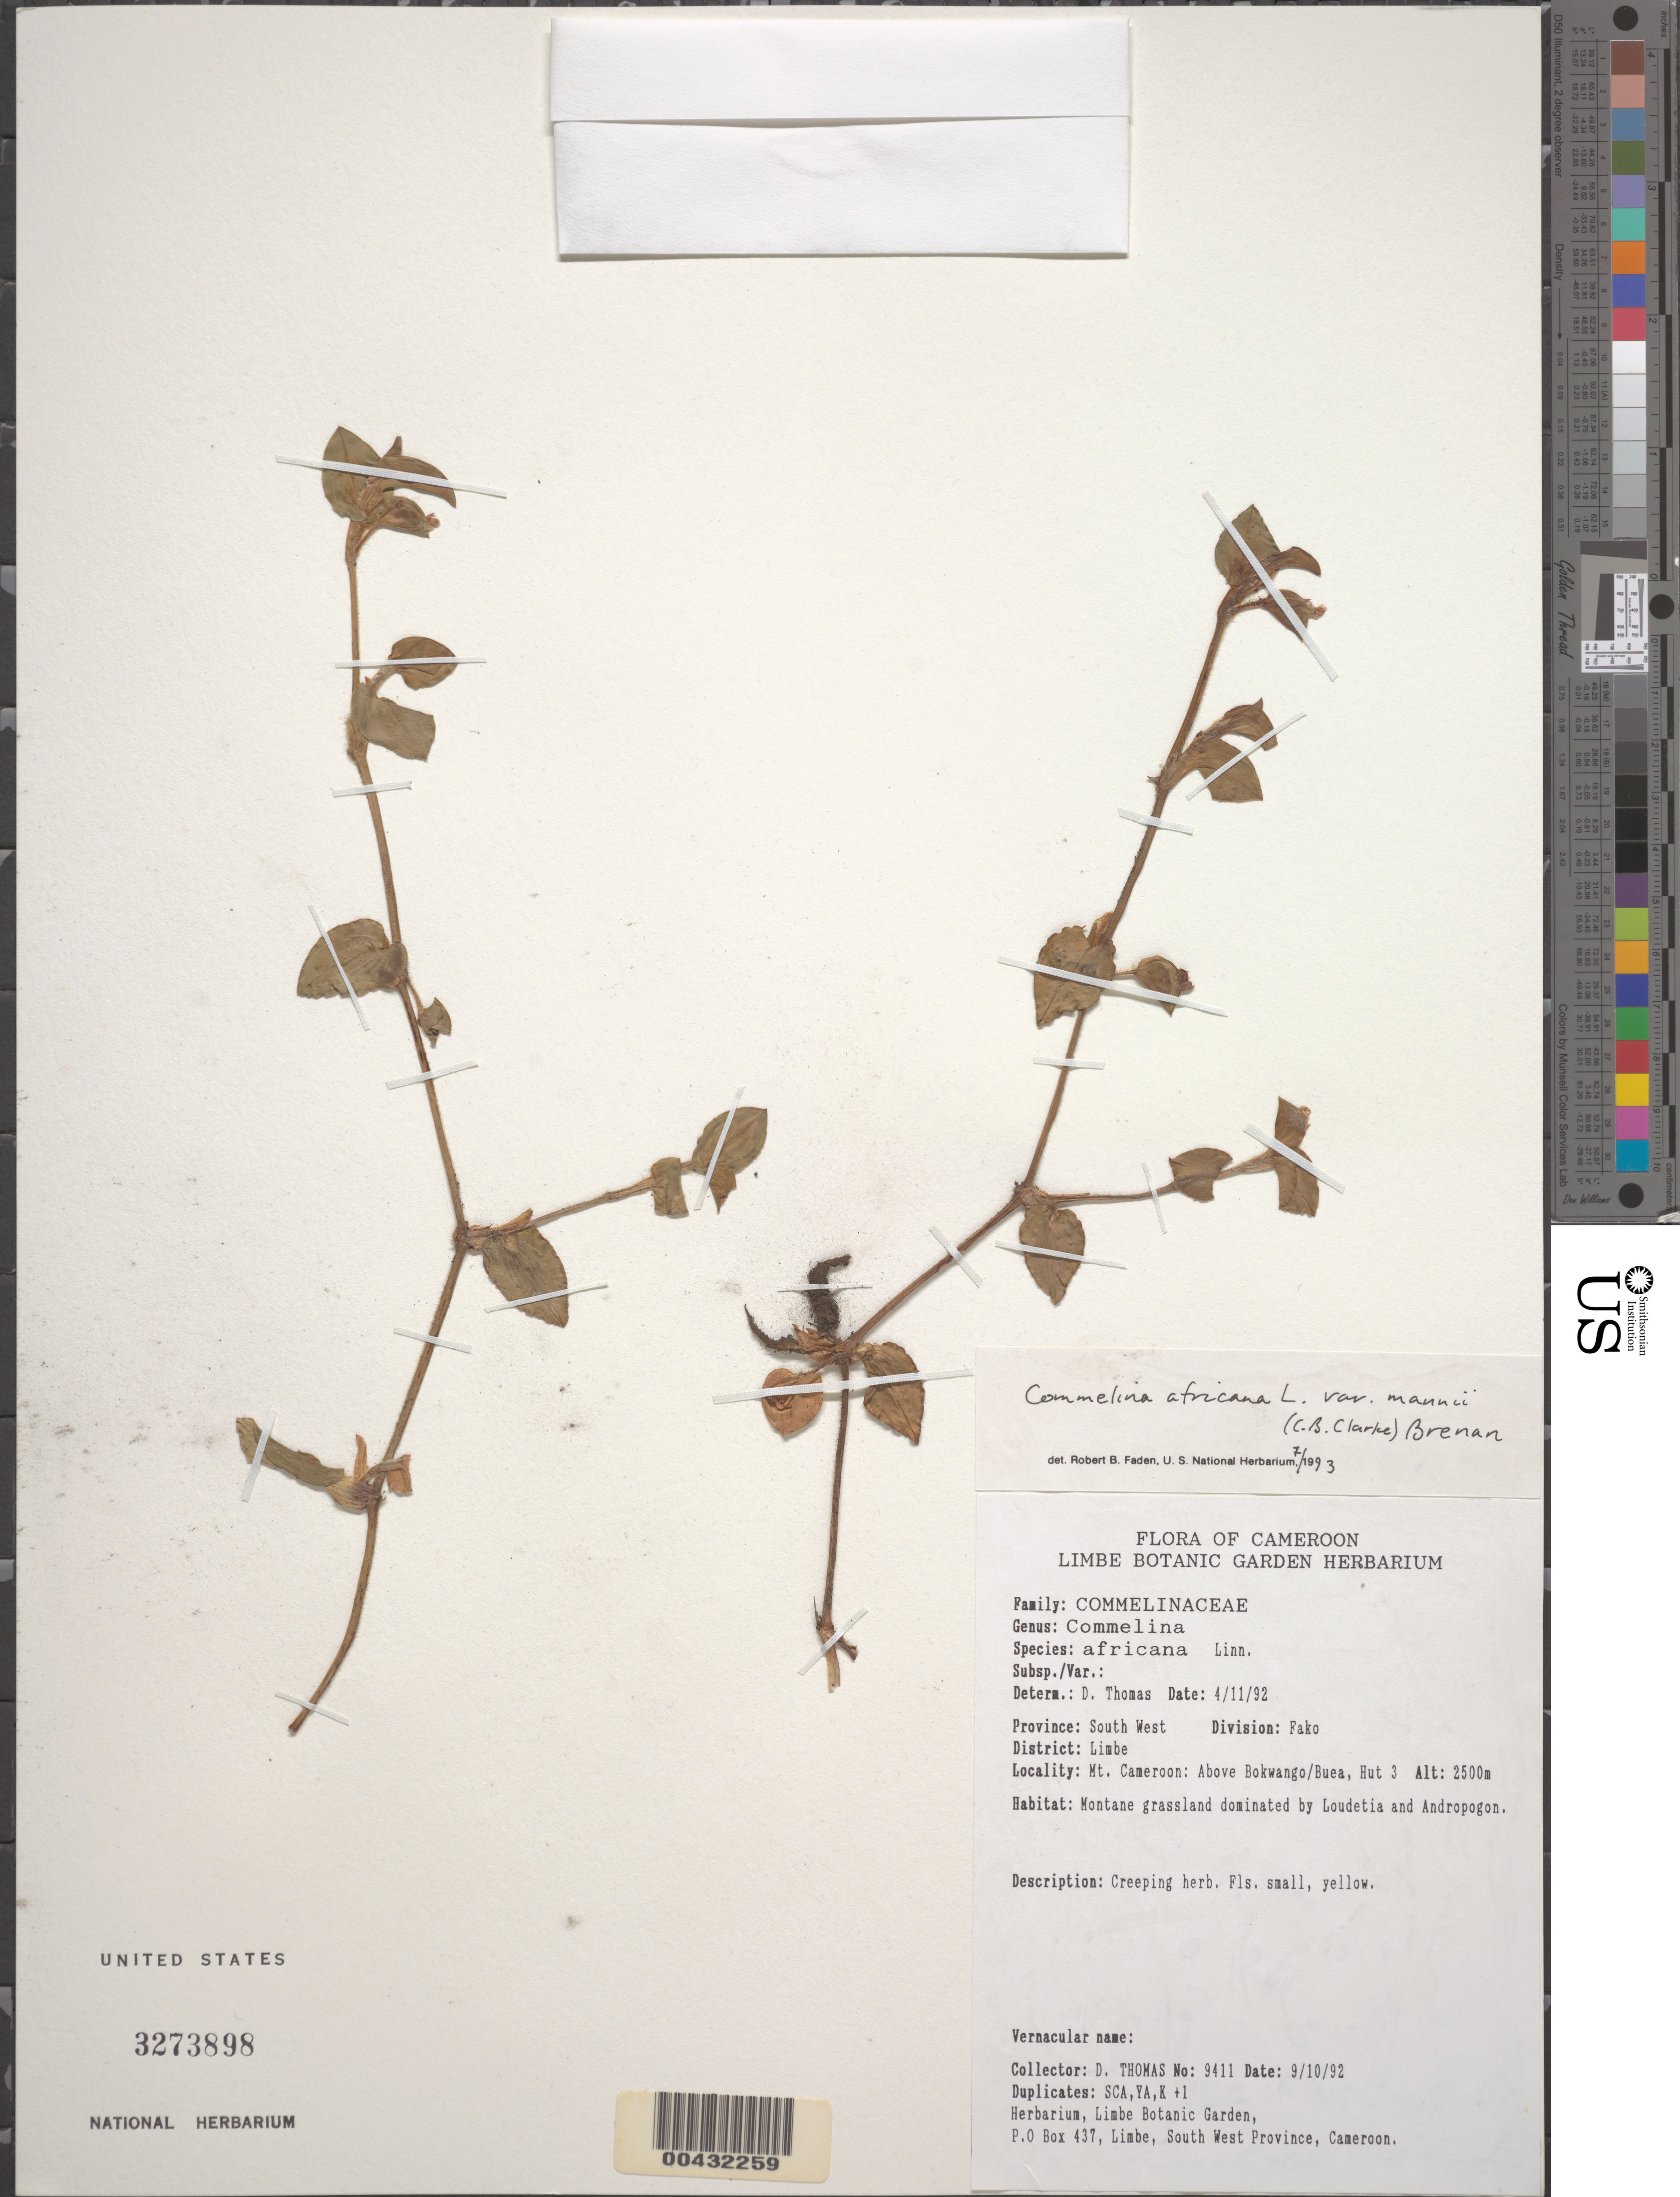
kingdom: Plantae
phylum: Tracheophyta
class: Liliopsida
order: Commelinales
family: Commelinaceae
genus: Commelina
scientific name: Commelina africana var. mannii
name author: (C.B. Clarke) Brenan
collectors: D. Thomas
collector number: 9411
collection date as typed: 09 Oct 1992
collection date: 1992-10-09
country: Cameroon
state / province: Sud-Ouest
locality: Fako, limbe, mt cameroon above bokwango village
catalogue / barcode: US 3273898